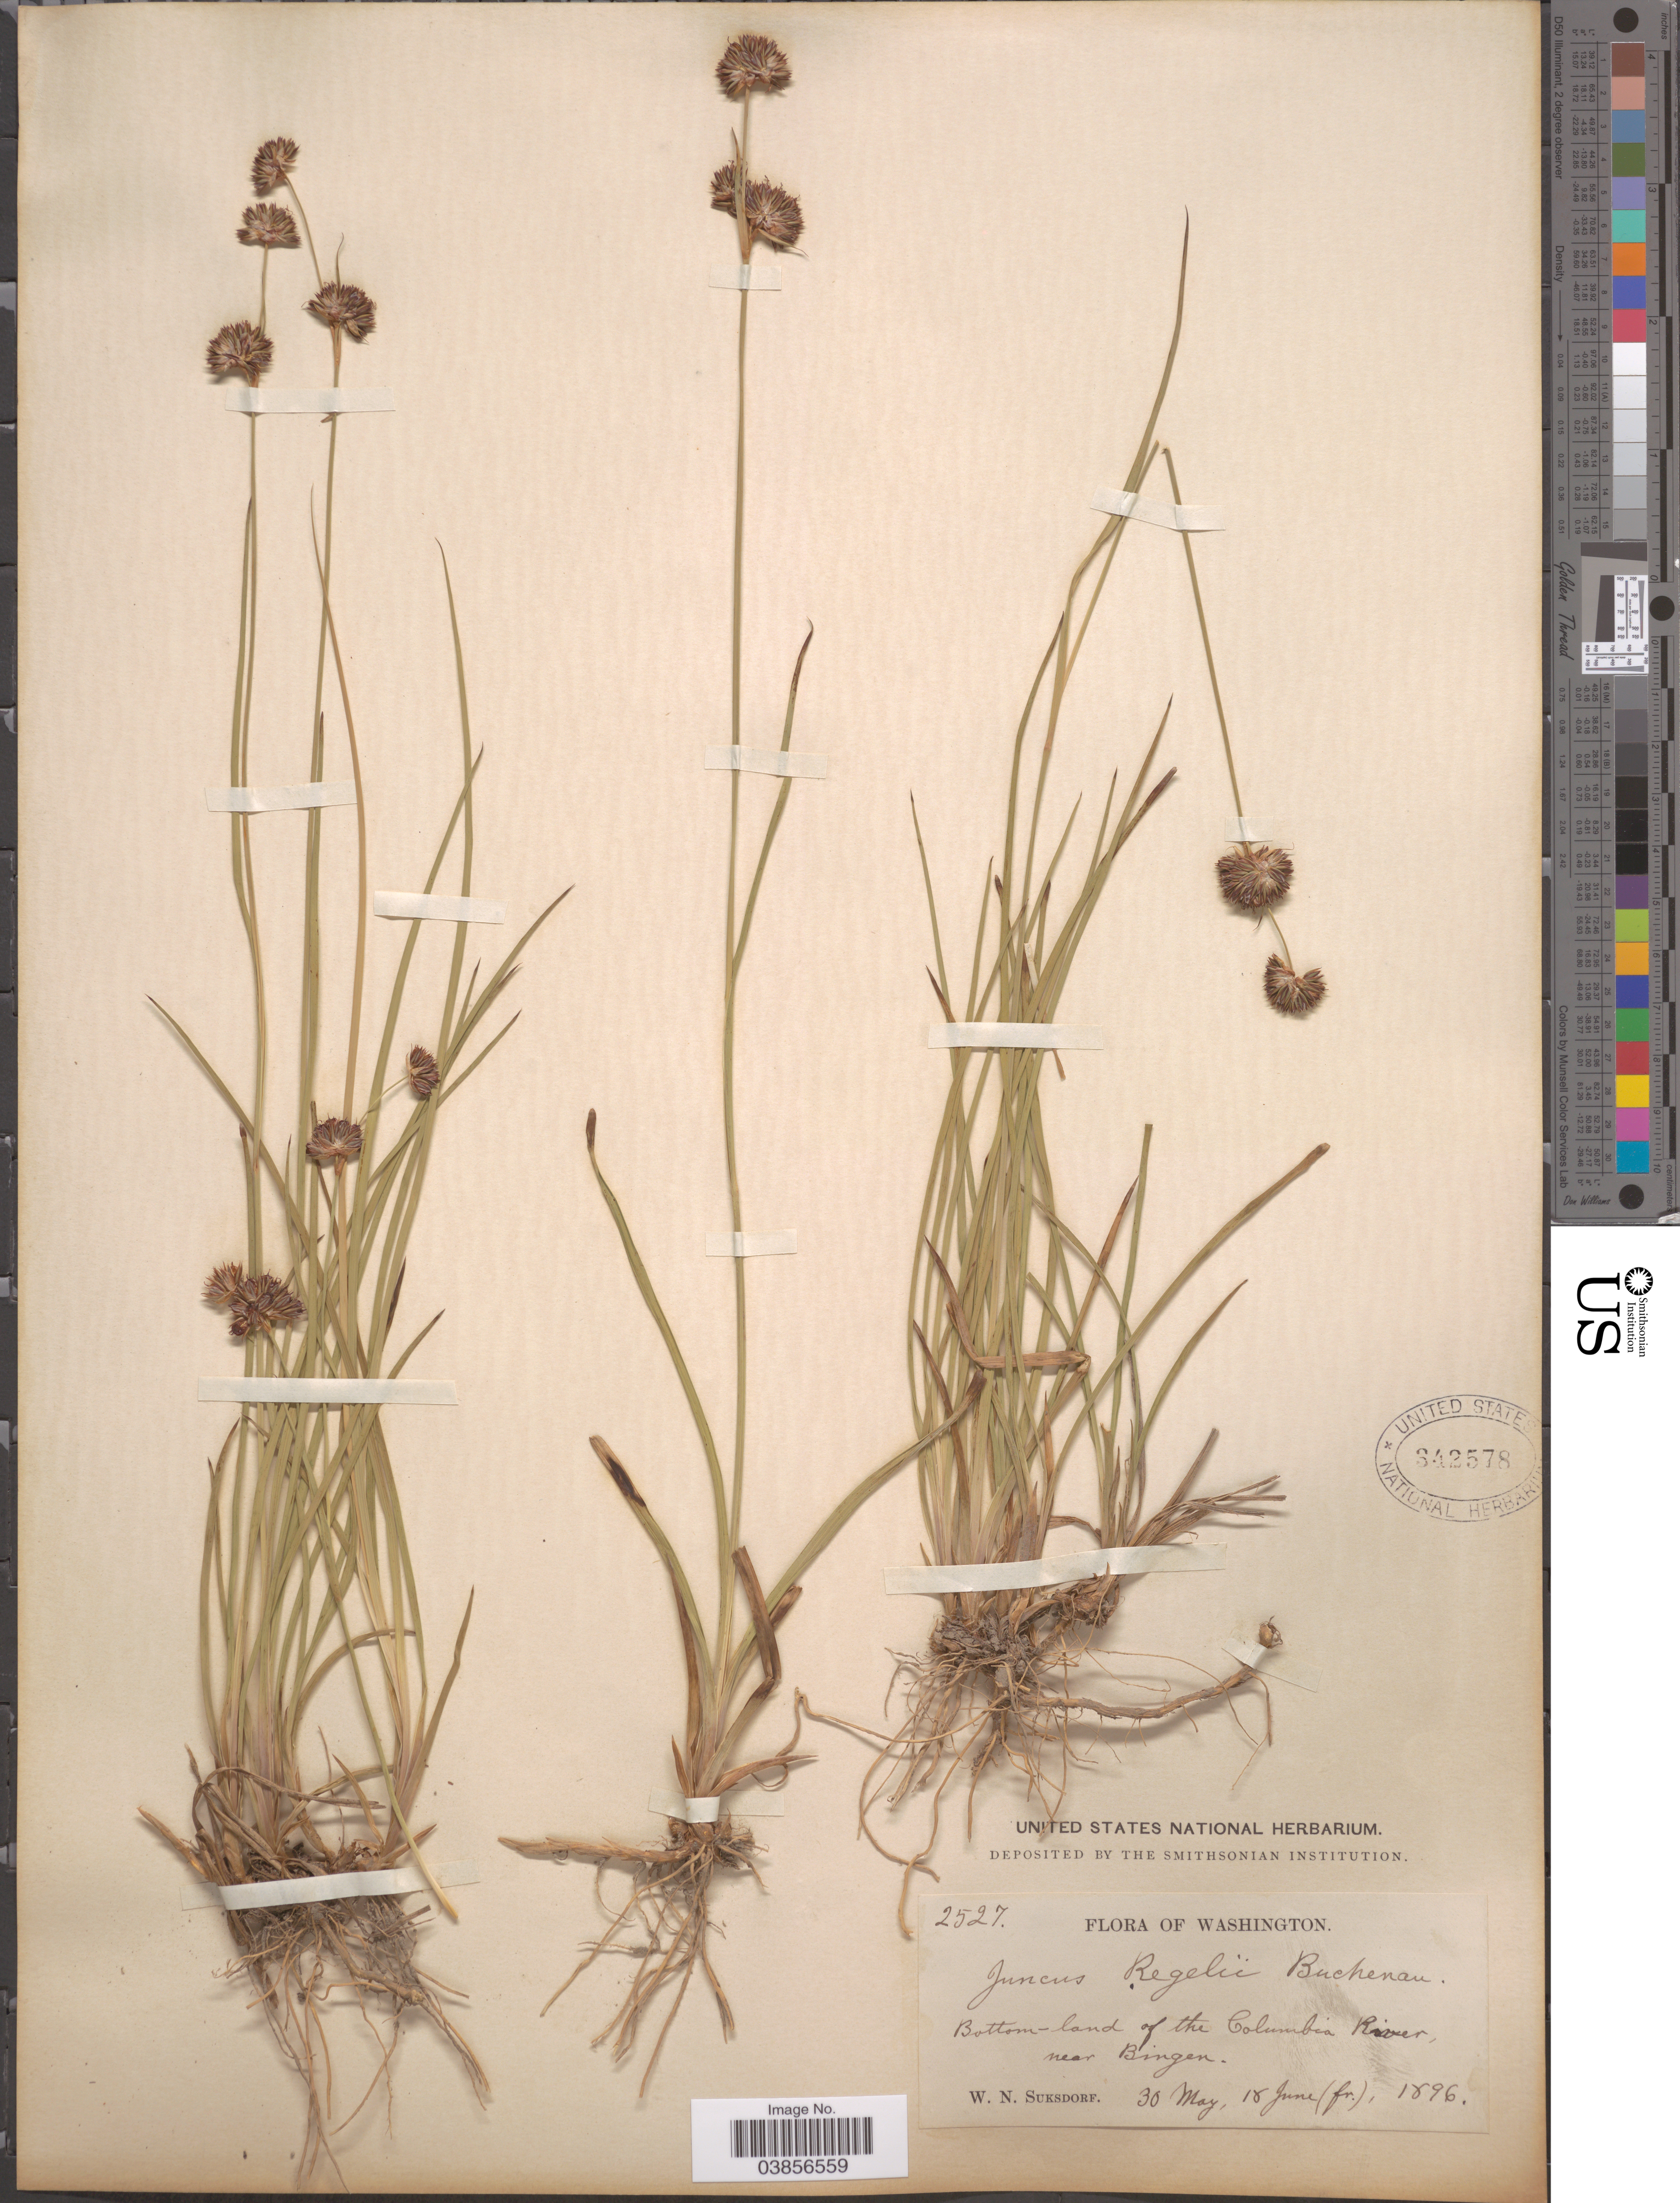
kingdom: Plantae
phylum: Tracheophyta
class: Liliopsida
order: Poales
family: Juncaceae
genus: Juncus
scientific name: Juncus regelii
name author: Buchenau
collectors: W. N. Suksdorf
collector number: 2527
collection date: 1896-05-30/1896-06-18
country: United States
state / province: Washington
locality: Bottom land of the Columbia River, near Bingen.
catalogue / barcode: US 342578